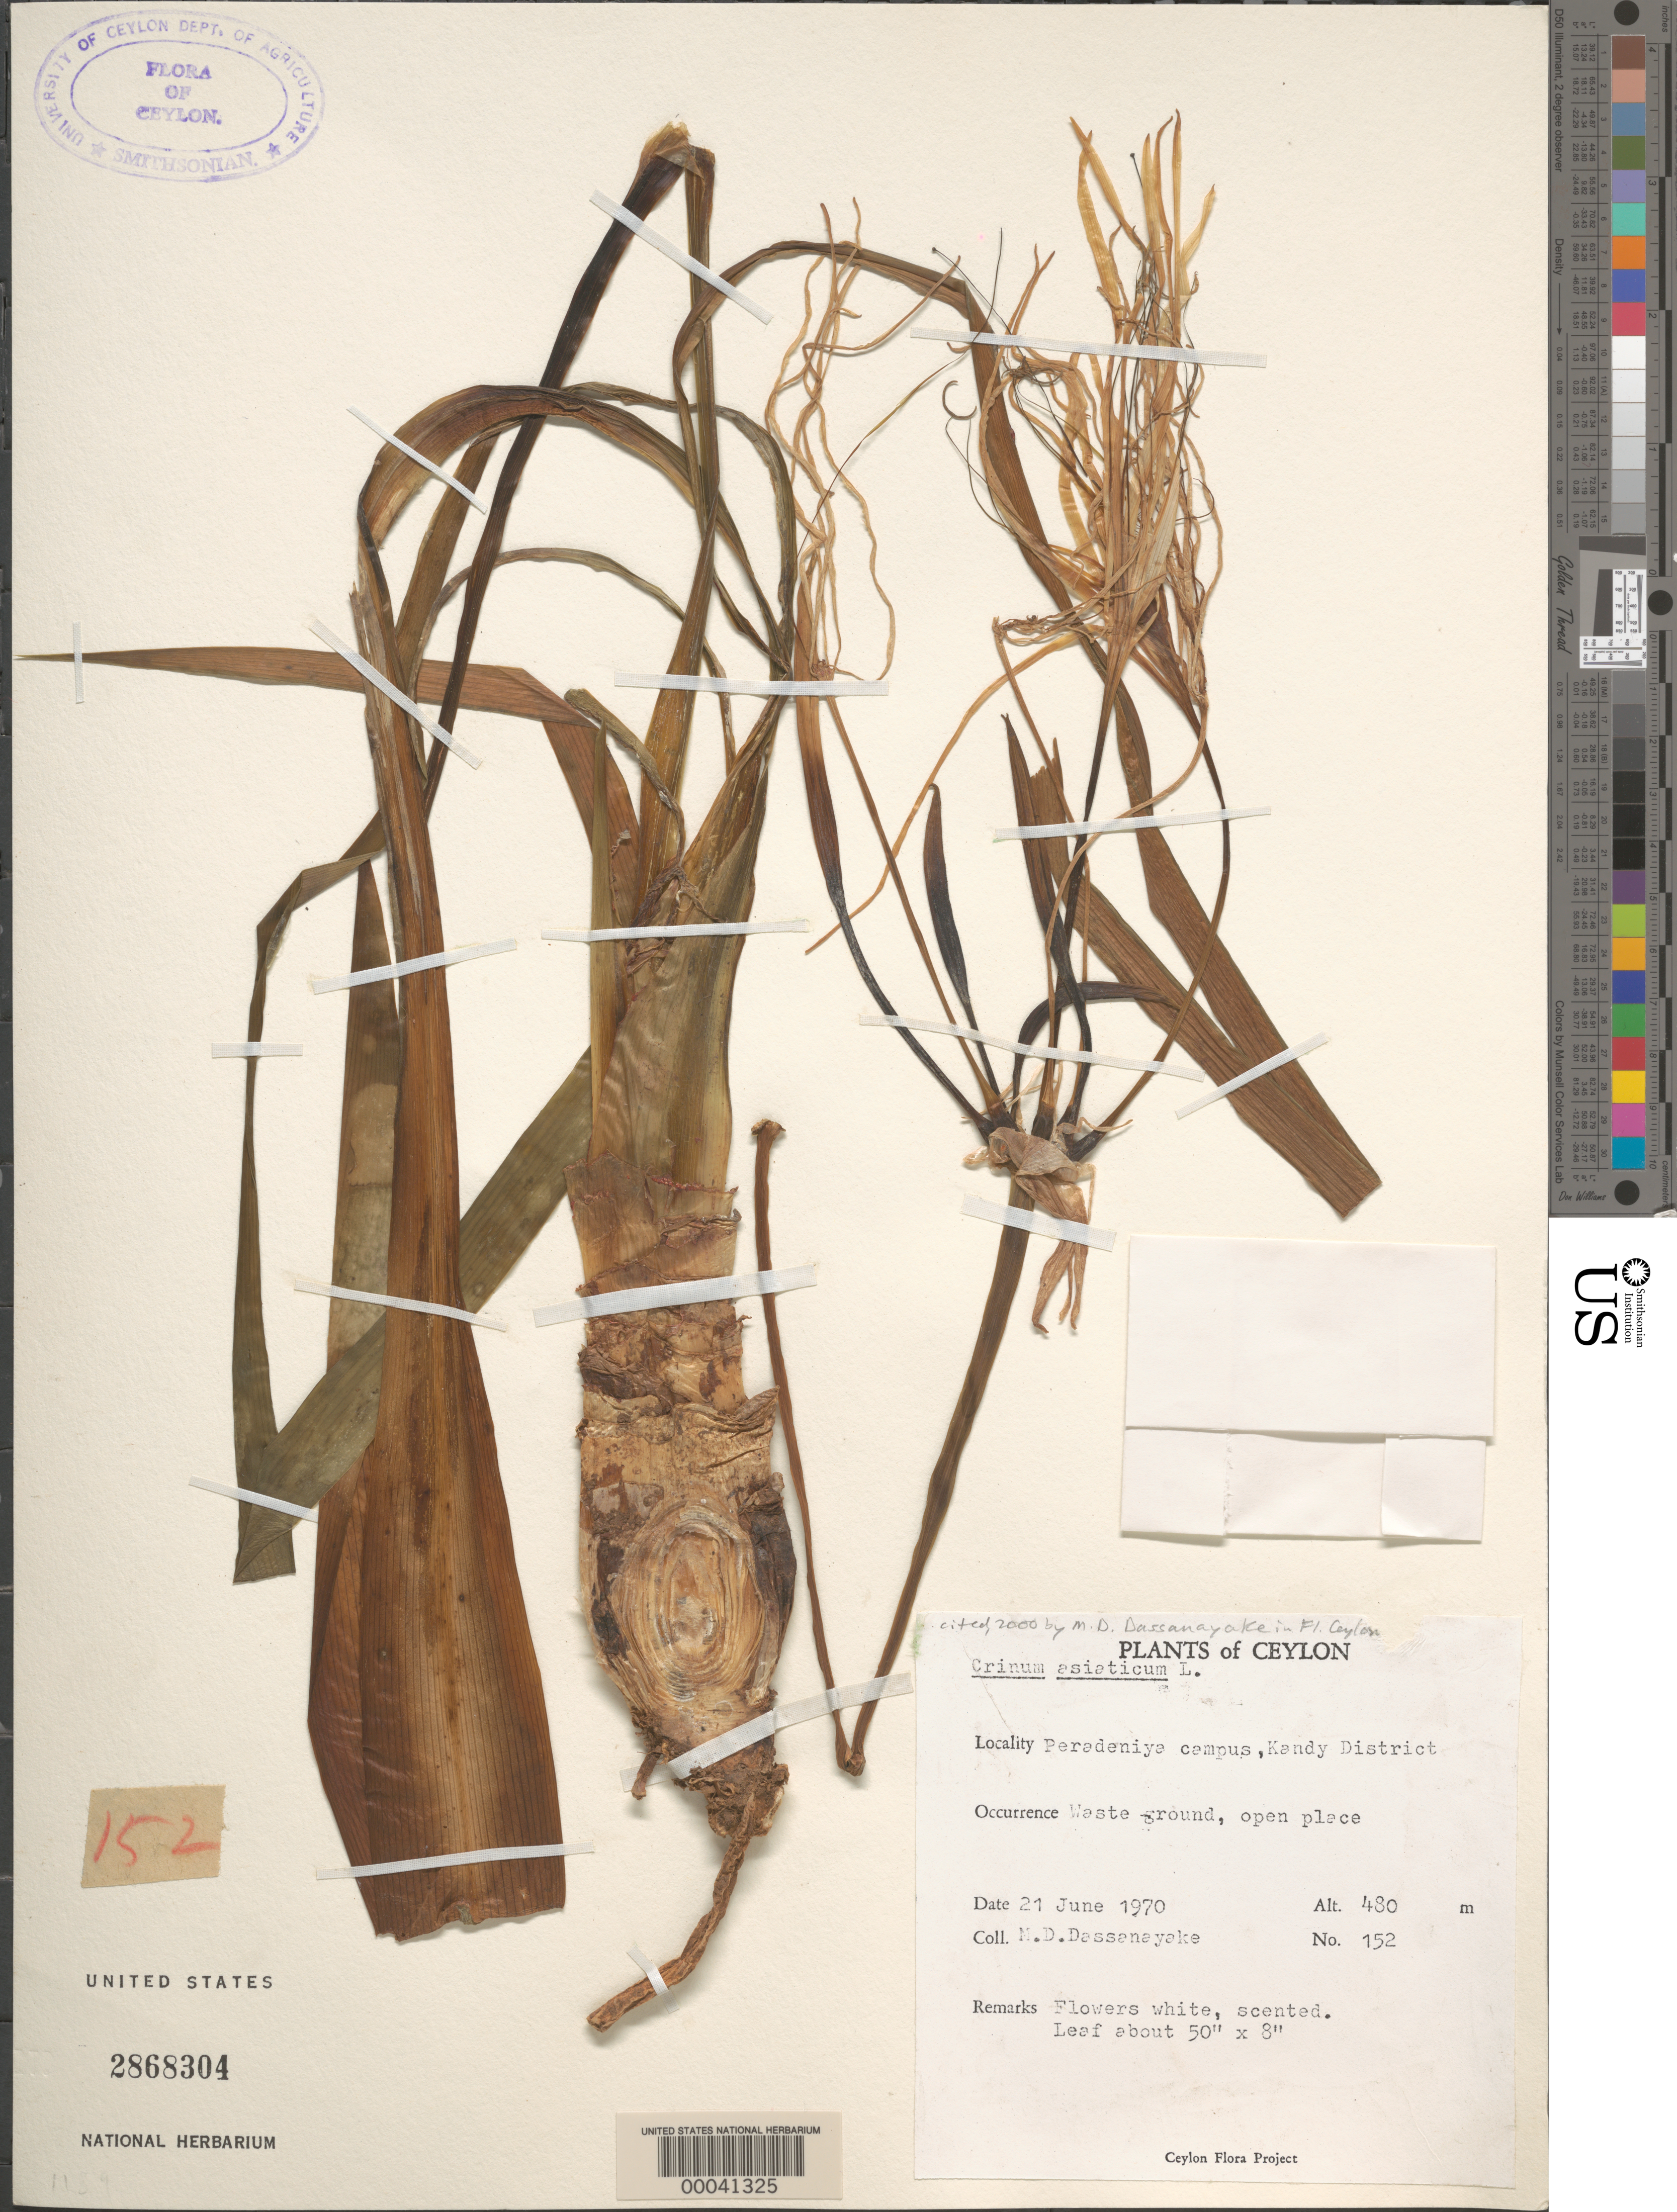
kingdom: Plantae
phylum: Tracheophyta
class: Liliopsida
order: Asparagales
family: Amaryllidaceae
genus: Crinum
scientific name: Crinum asiaticum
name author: L.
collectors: M. Dassanayake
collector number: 152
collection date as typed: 21 Jun 1970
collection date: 1970-06-21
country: Sri Lanka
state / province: Central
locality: Peradeniya campus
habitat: Waste ground, open place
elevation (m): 480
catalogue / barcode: US 2868304